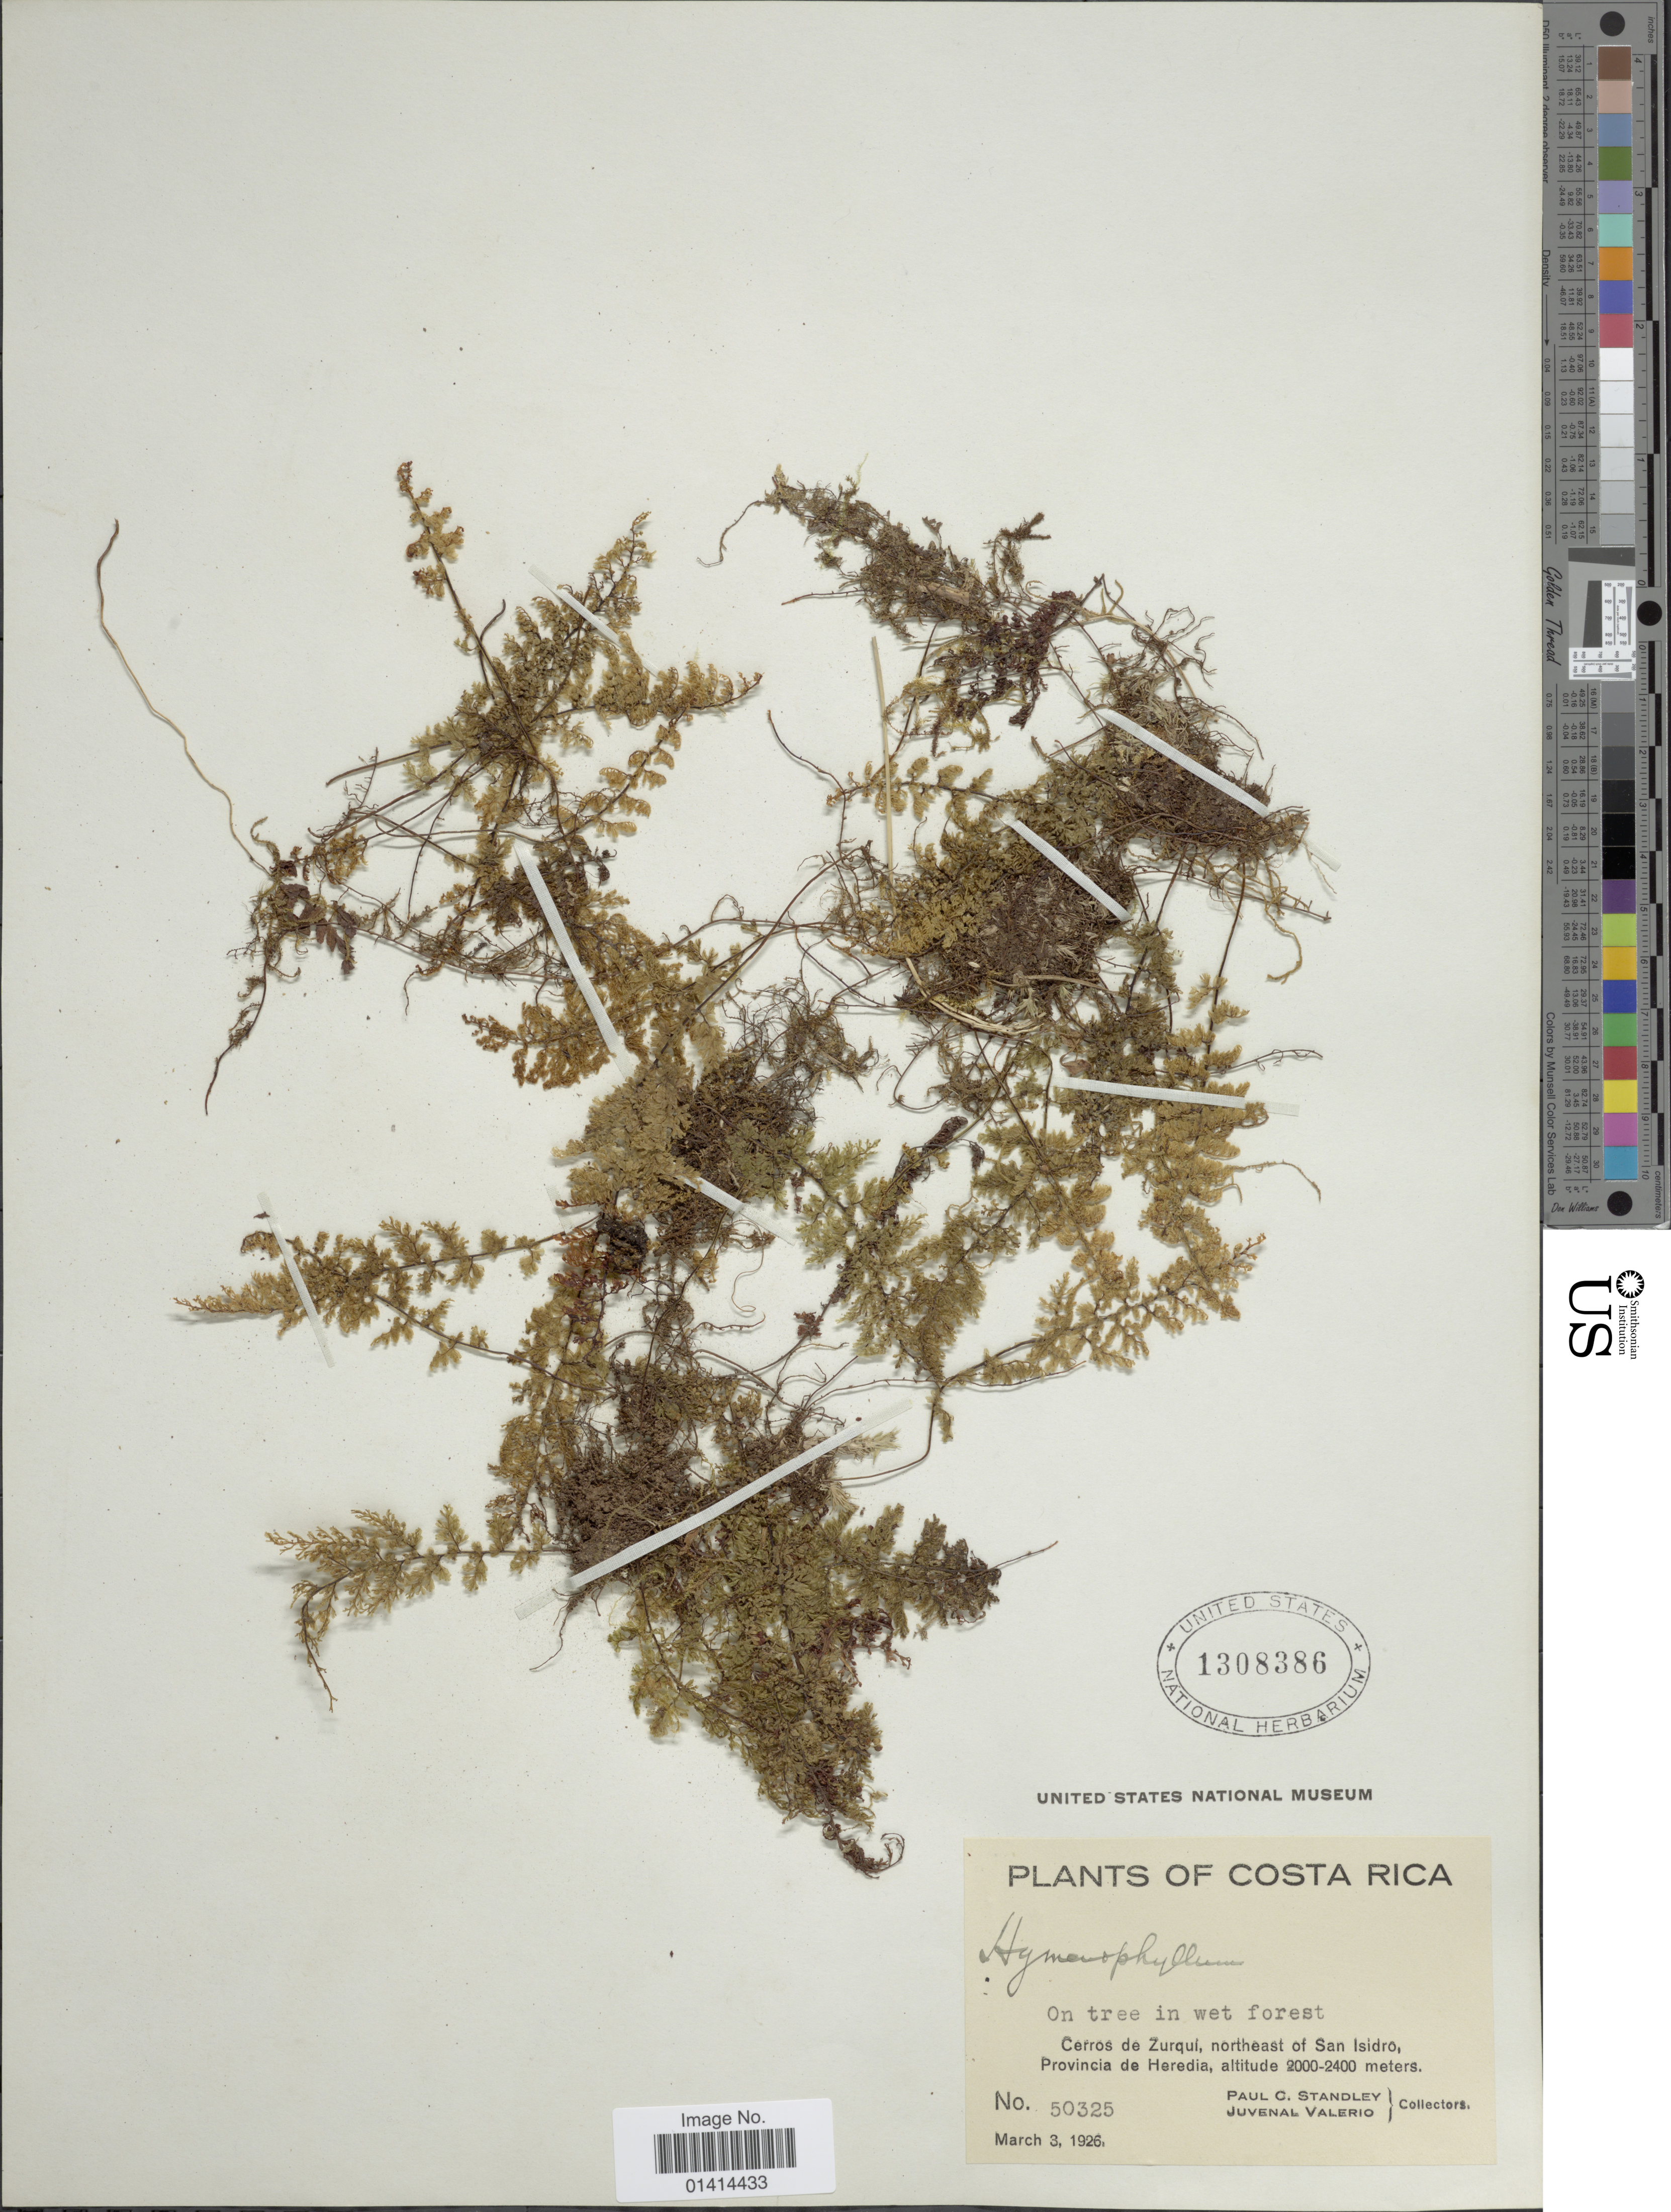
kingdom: Plantae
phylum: Tracheophyta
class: Polypodiopsida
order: Hymenophyllales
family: Hymenophyllaceae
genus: Hymenophyllum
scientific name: Hymenophyllum myriocarpum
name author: Hook.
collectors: P. C. Standley & J. Valerio R.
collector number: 50325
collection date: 1926-03-03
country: Costa Rica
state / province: Heredia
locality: Cerros de Zurqui, northeast of San Isidro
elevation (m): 2000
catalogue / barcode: US 1308386